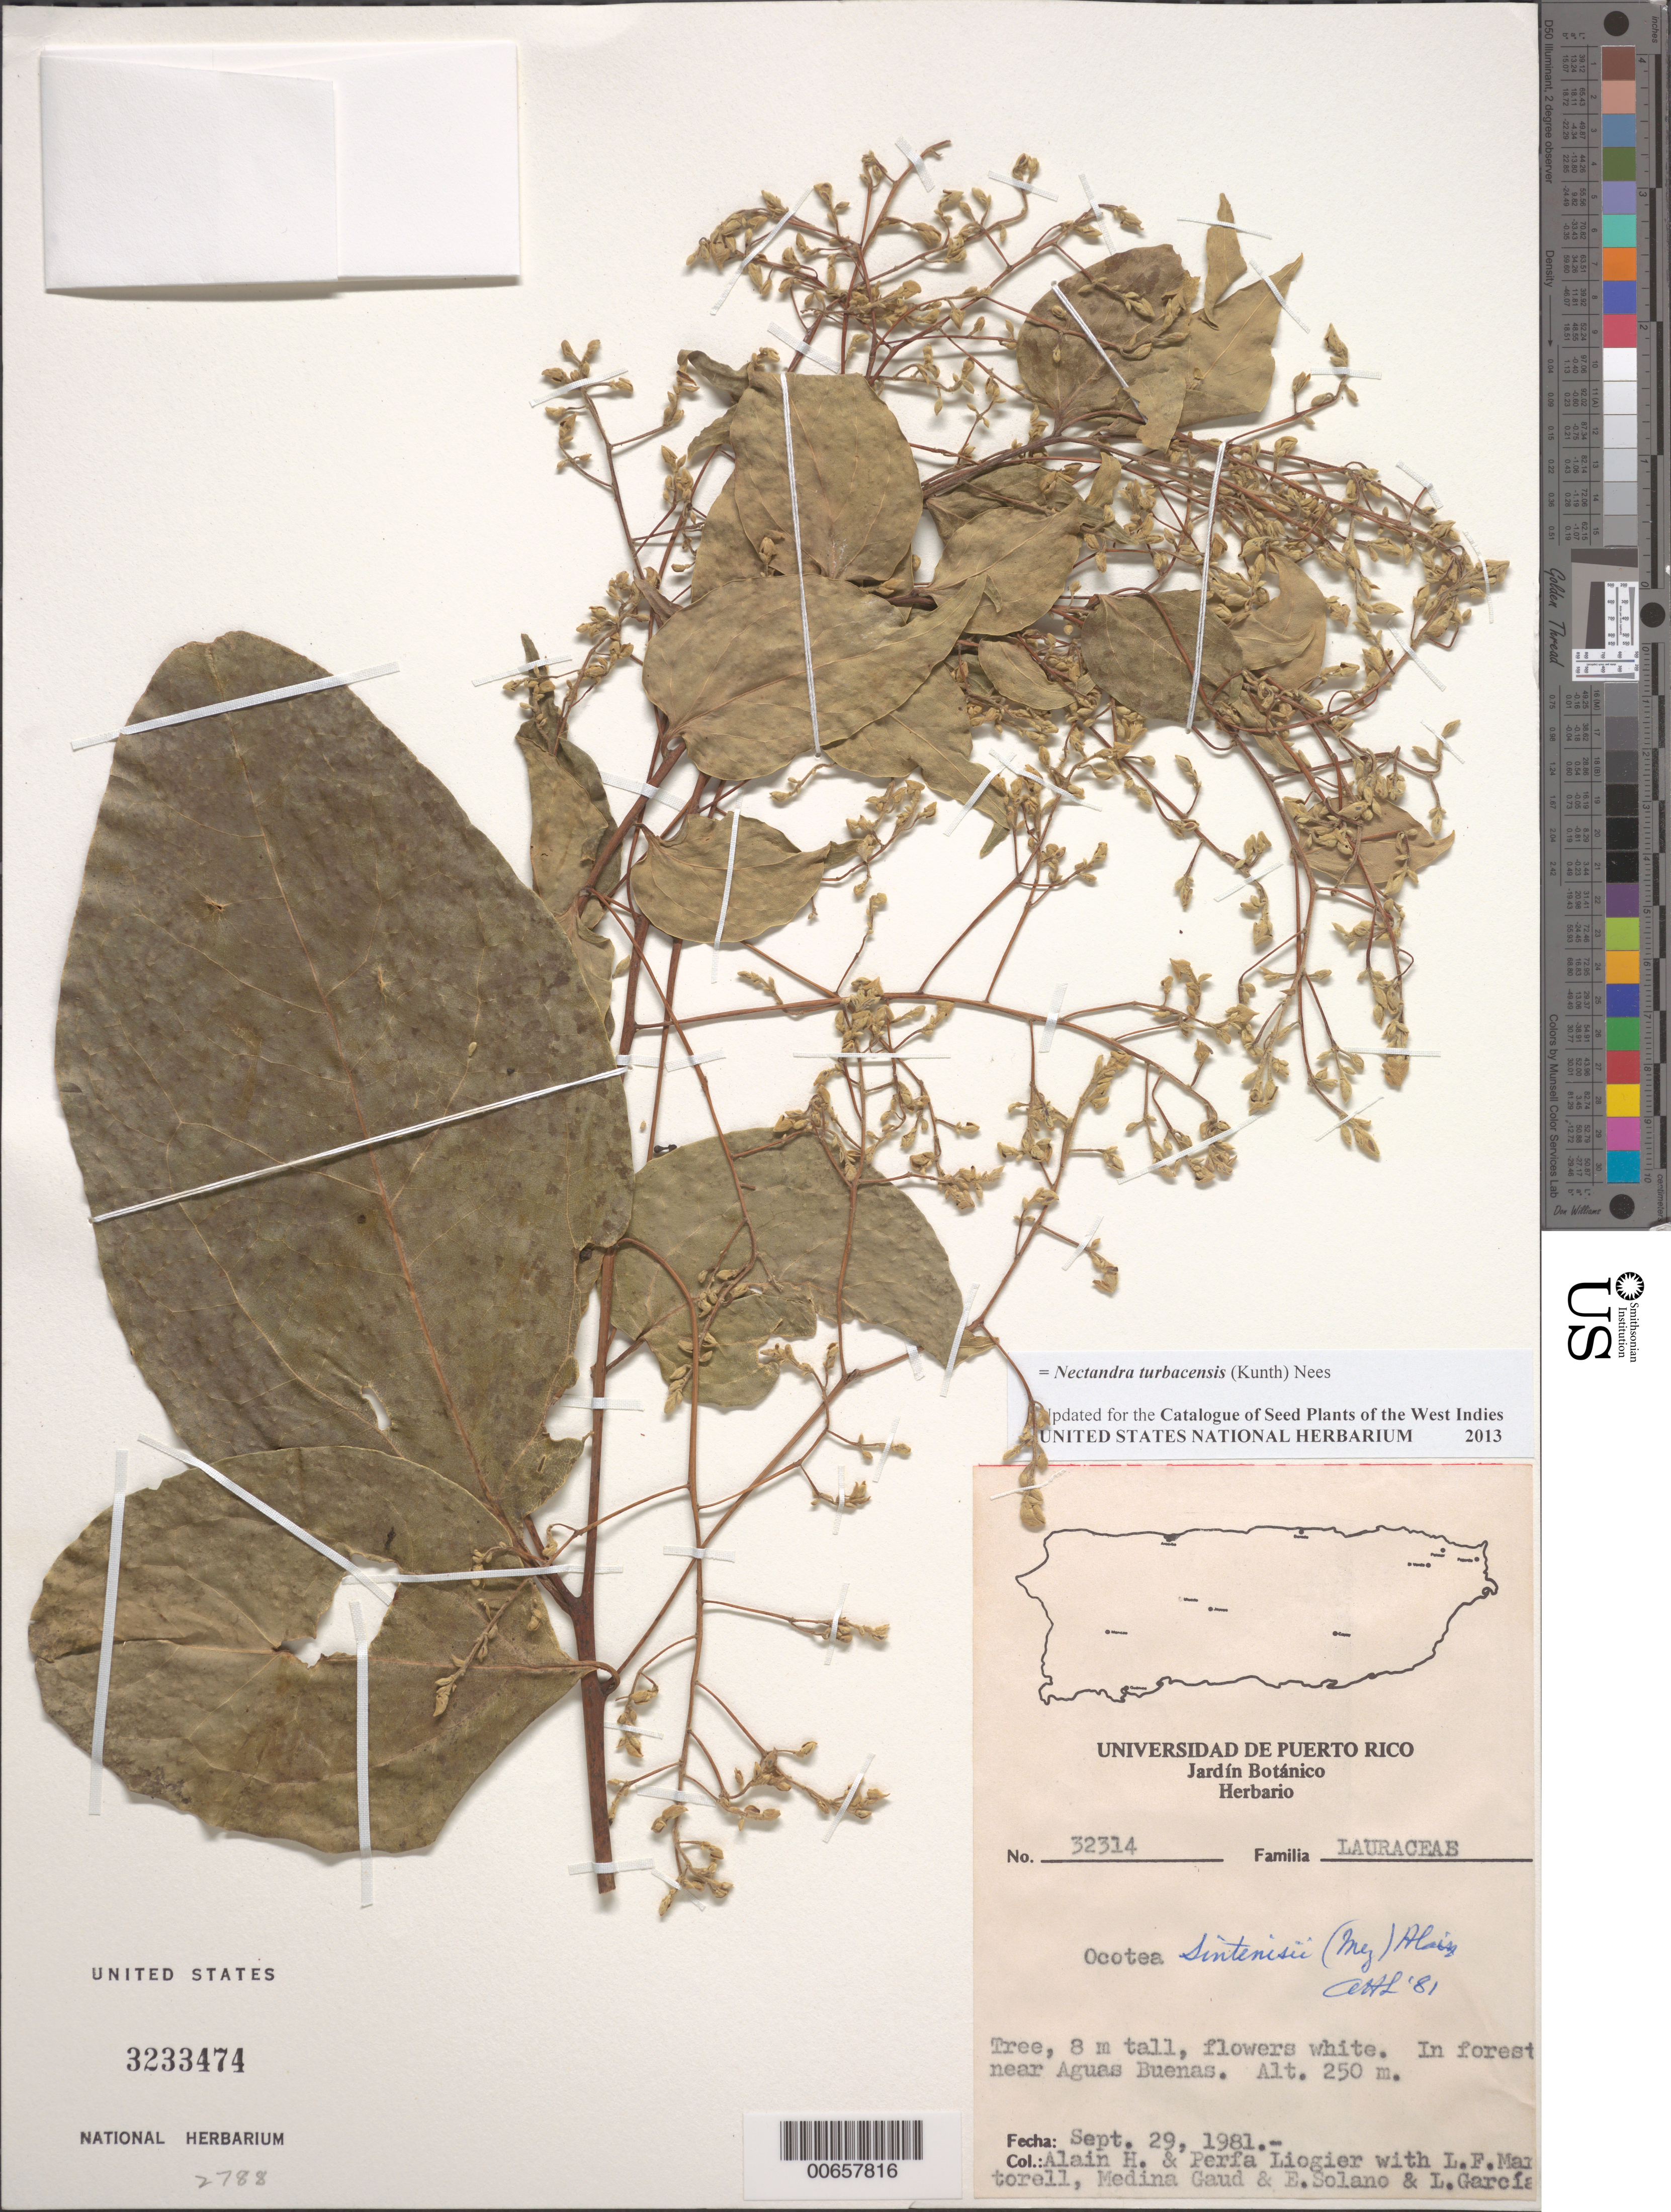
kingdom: Plantae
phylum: Tracheophyta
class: Magnoliopsida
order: Laurales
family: Lauraceae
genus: Nectandra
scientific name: Nectandra turbacensis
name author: (Kunth) Nees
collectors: A. H. Liogier, M. P. Liogier, L. Martorell, S. Gaud, E. Solano & L. Garcia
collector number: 32314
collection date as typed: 29 Sep 1981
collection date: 1981-09-29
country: Puerto Rico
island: Greater Antilles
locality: Aguas Buenas, near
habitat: In forest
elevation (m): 250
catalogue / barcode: US 3233474